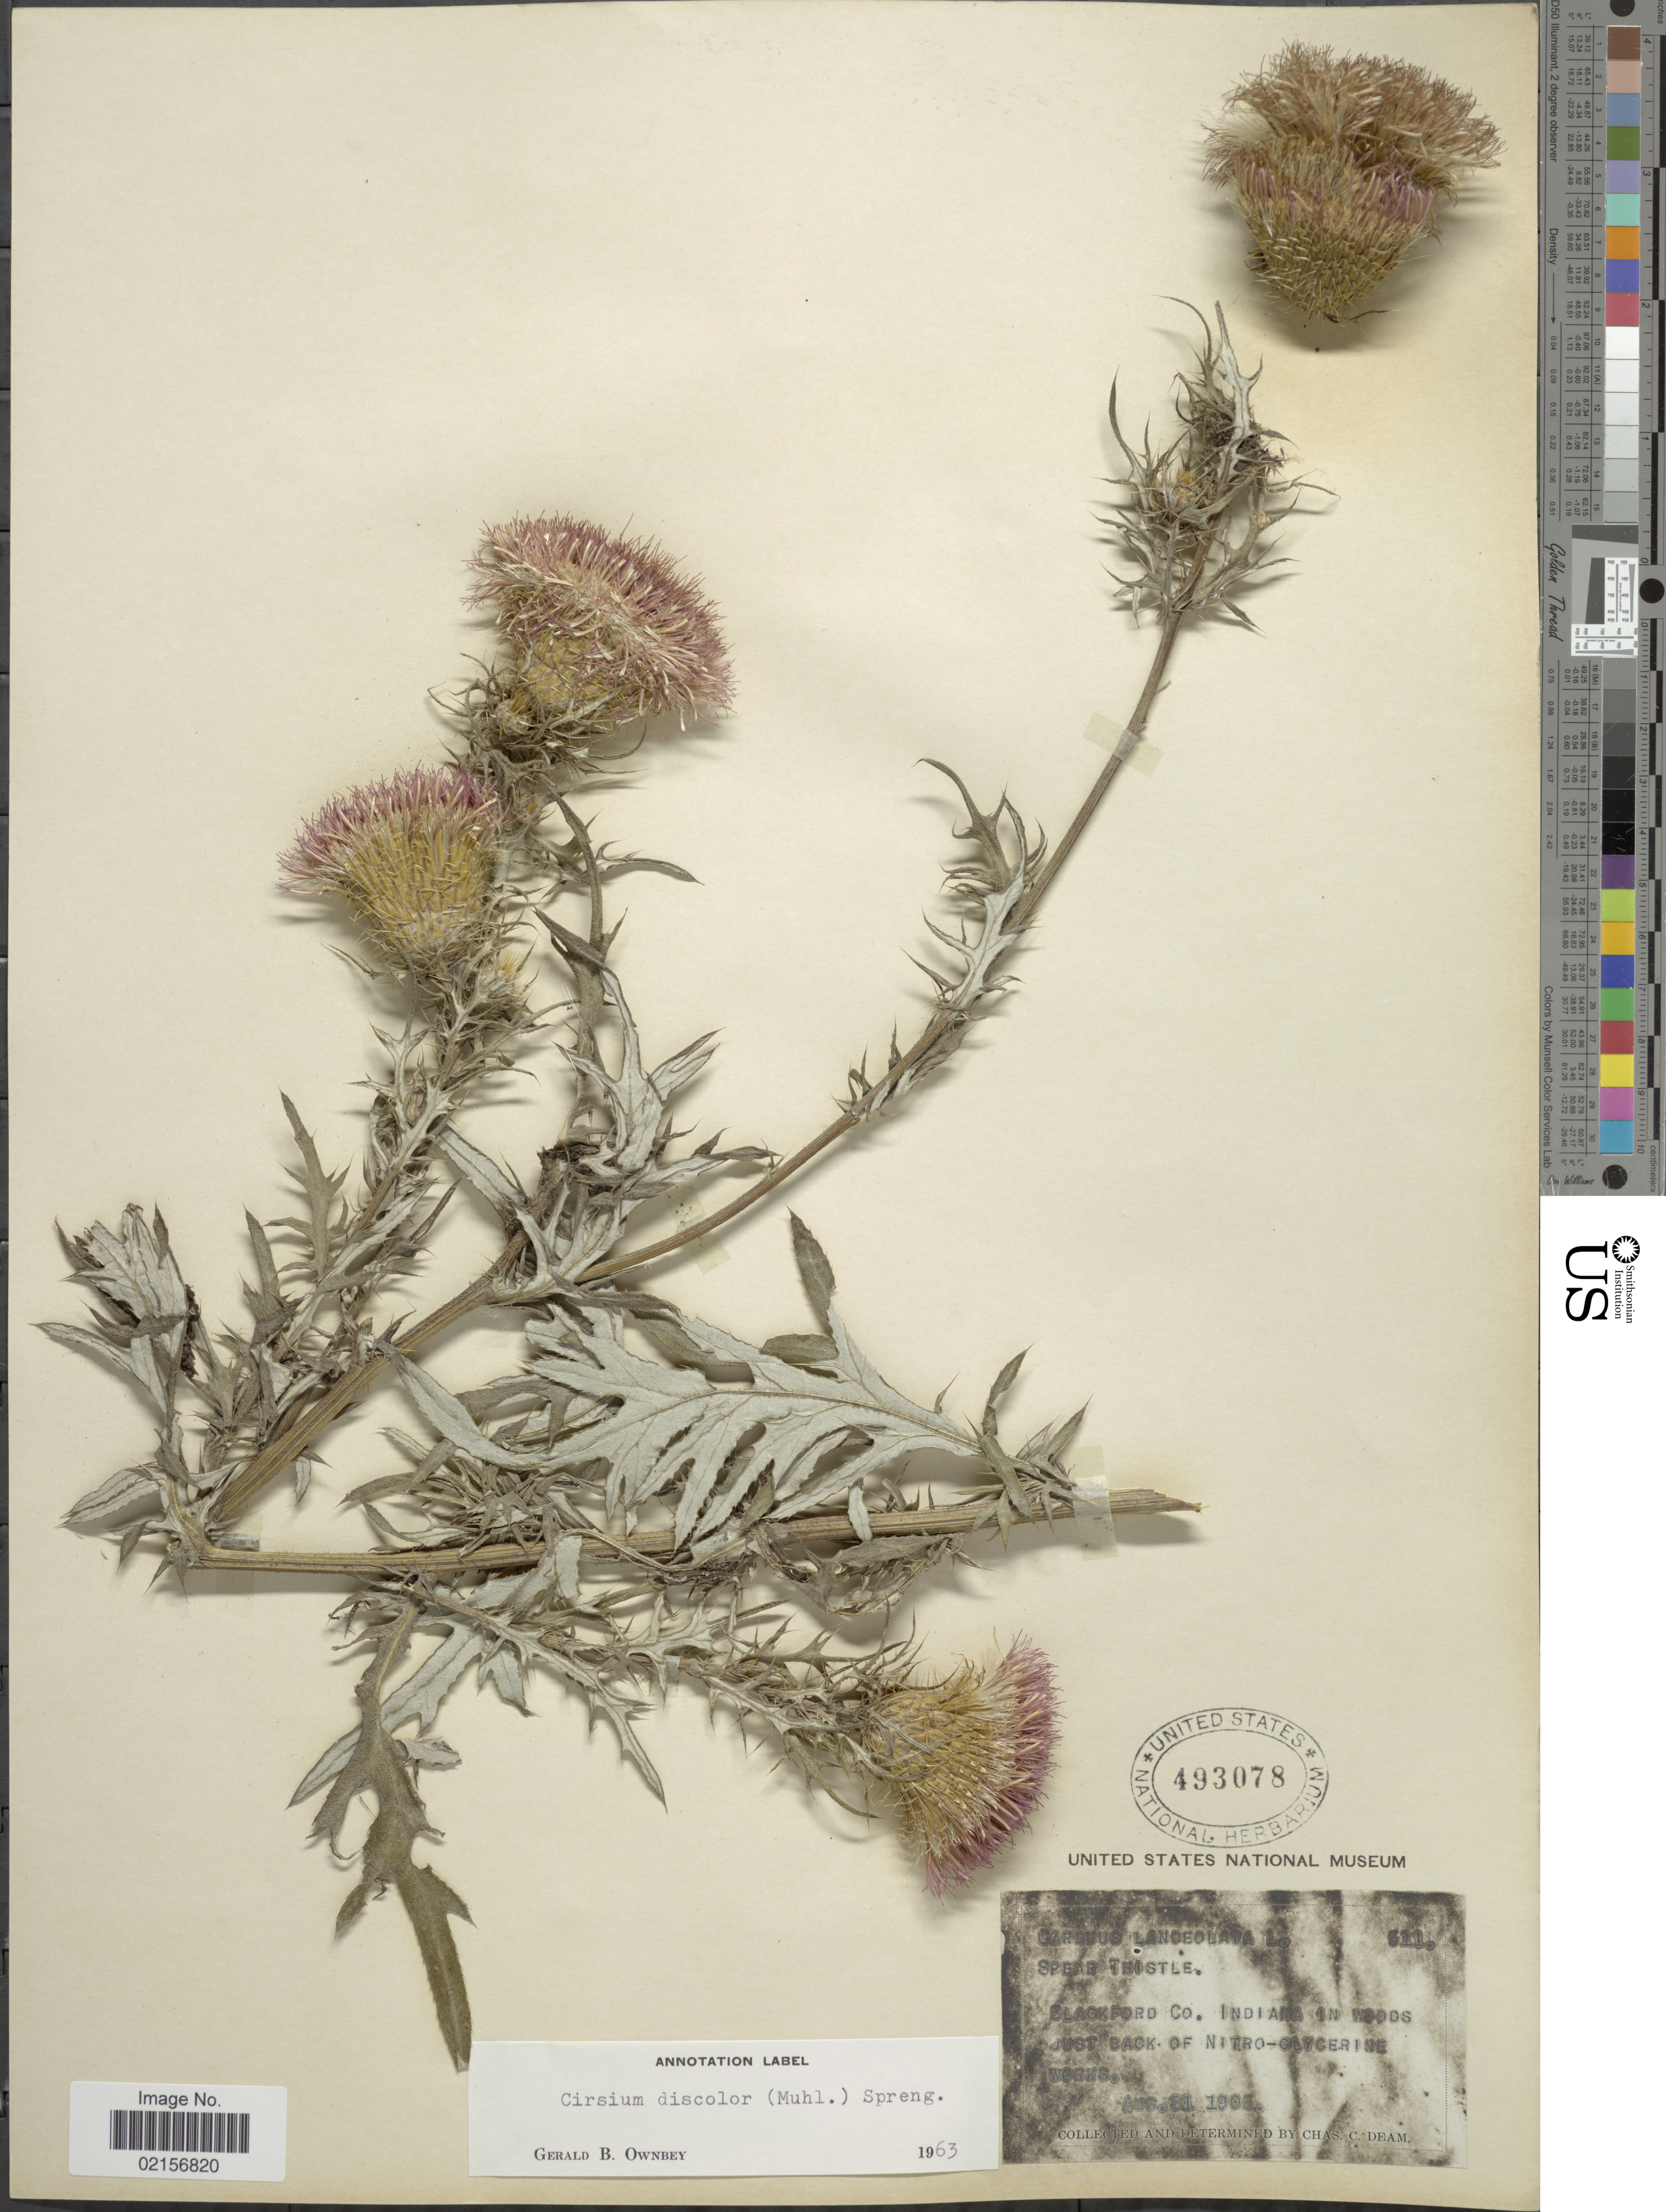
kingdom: Plantae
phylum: Tracheophyta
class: Magnoliopsida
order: Asterales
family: Asteraceae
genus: Cirsium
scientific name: Cirsium discolor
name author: (Muhl. ex Willd.) Spreng.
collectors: C. C. Deam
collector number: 511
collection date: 1905-08-31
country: United States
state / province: Indiana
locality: Blackford Co., in woods just back of Nitro-Glycerine Works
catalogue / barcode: US 493078